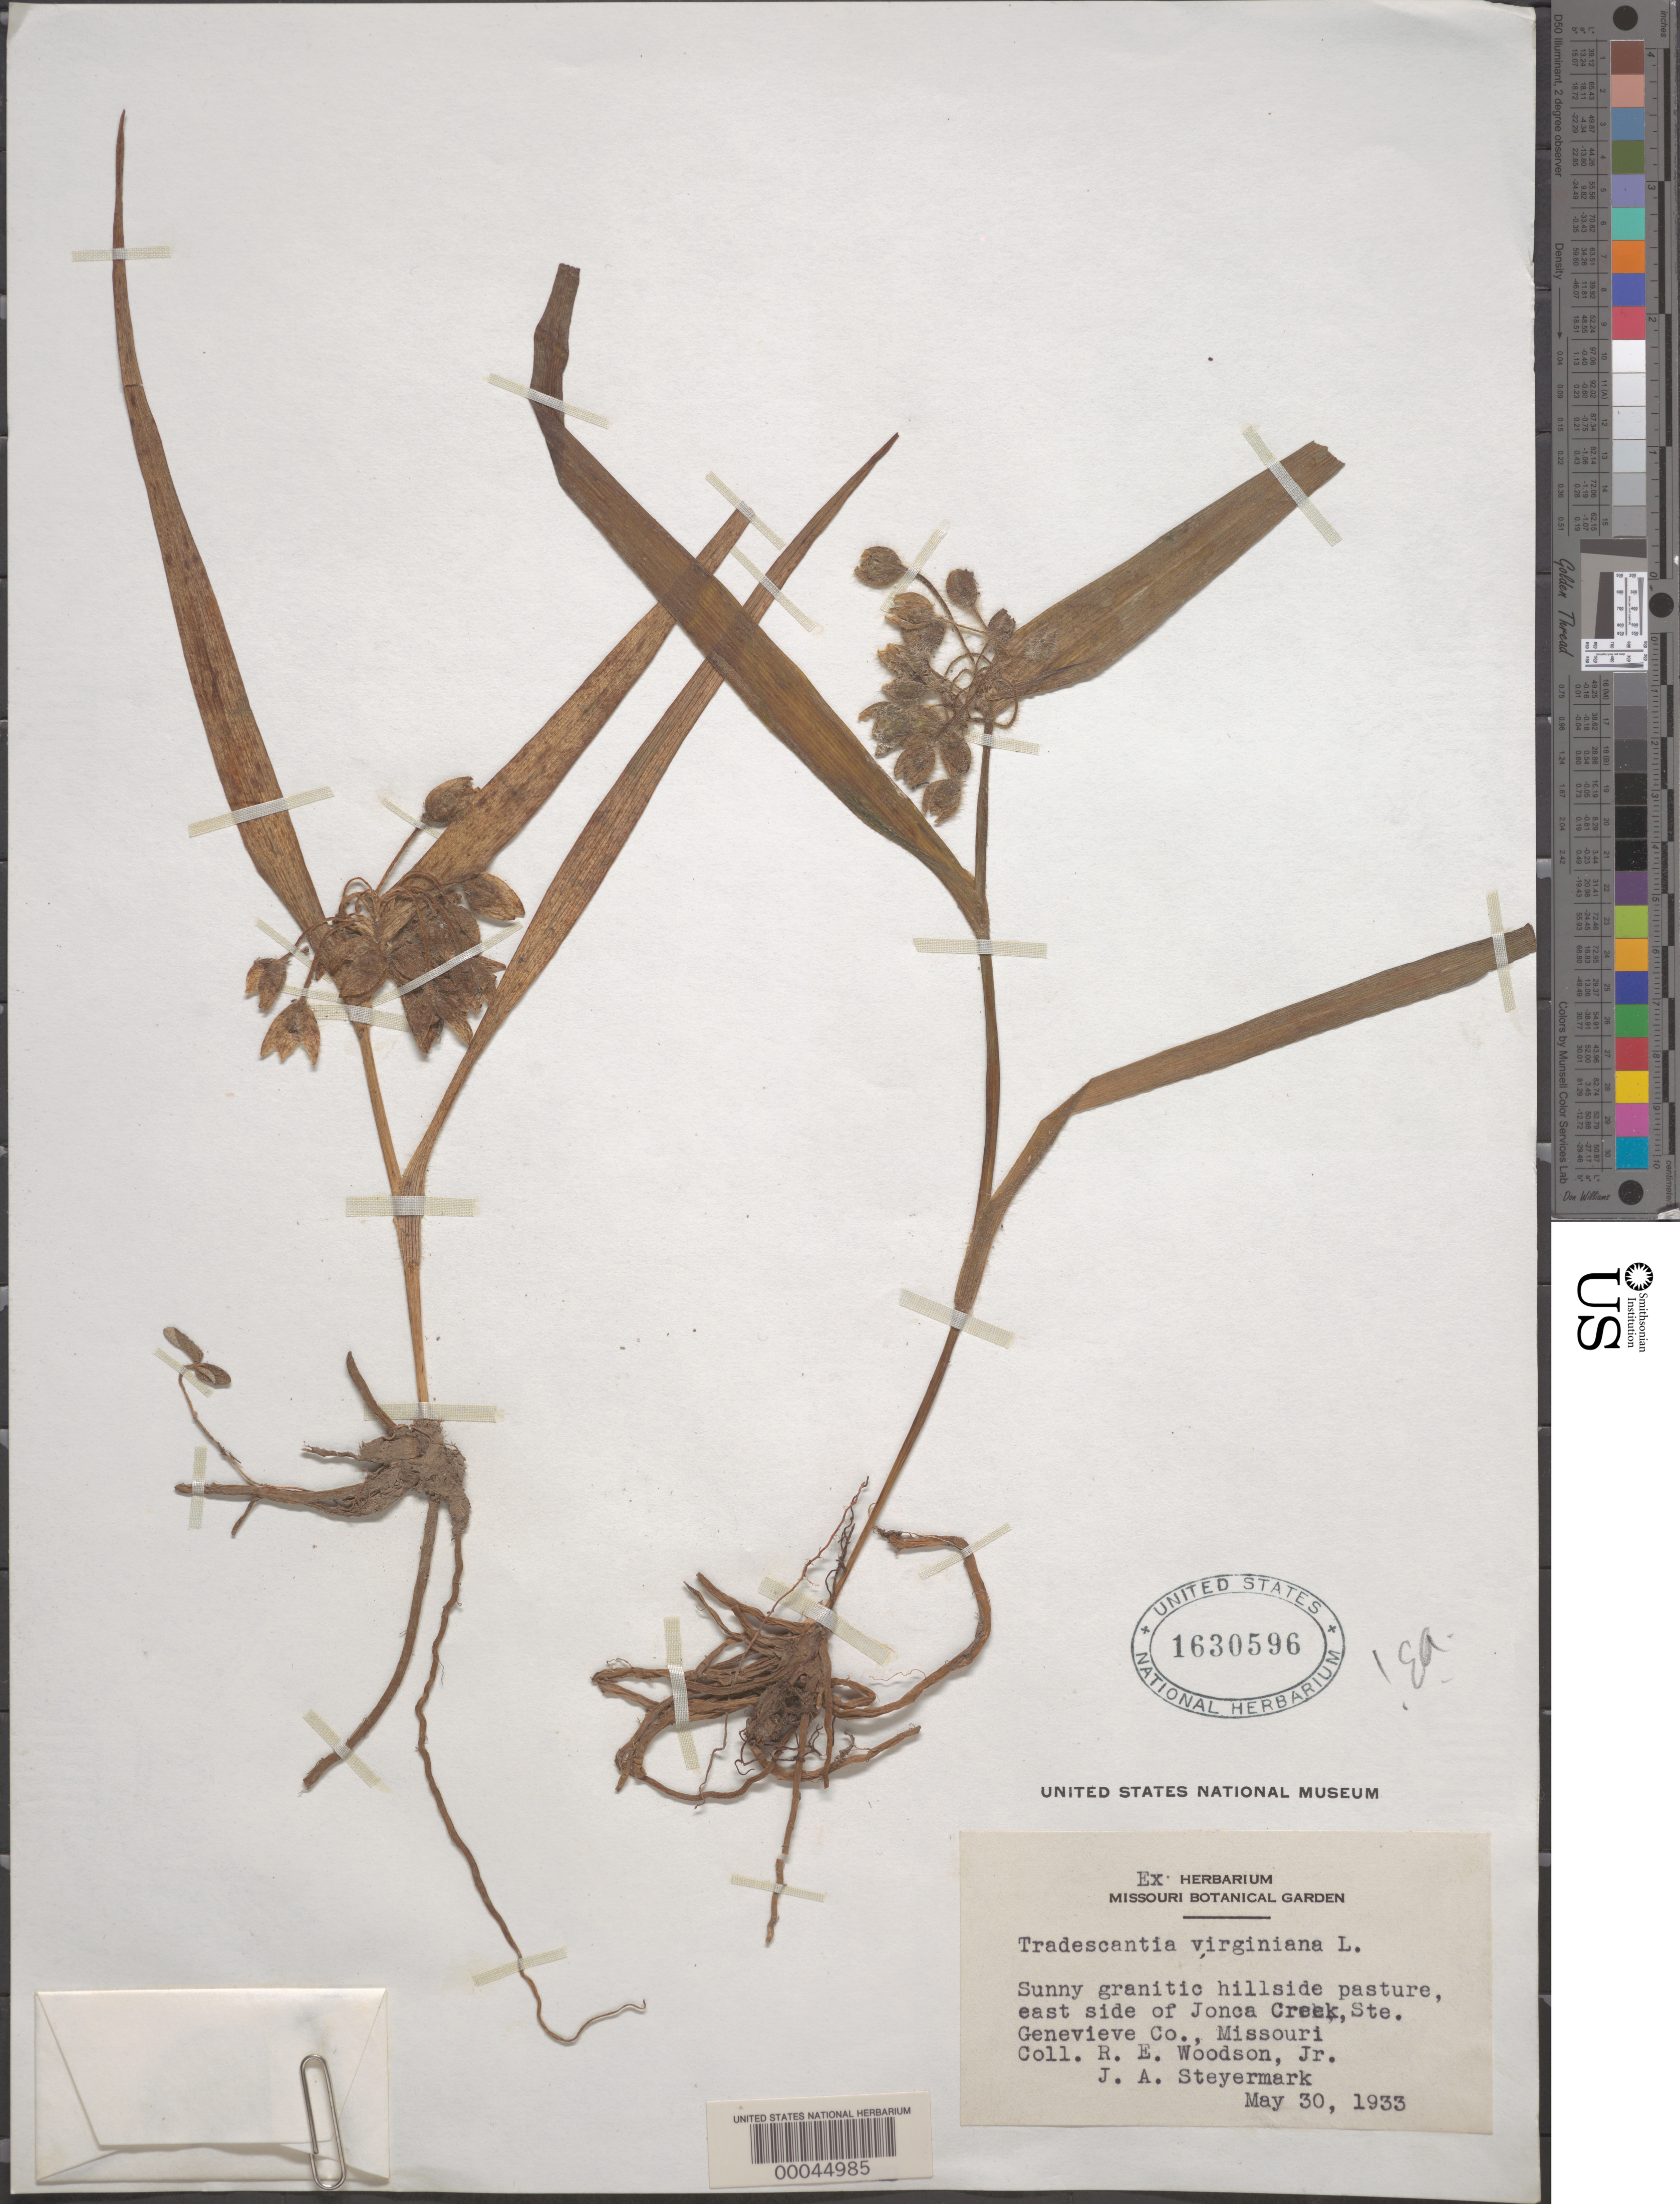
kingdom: Plantae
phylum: Tracheophyta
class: Liliopsida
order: Commelinales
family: Commelinaceae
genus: Tradescantia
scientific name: Tradescantia virginiana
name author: L.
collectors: J. Steyermark & R. E. Woodson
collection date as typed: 30 May 1933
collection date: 1933-05-30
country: United States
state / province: Missouri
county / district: Saint Genevieve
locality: Jonca creek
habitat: Sunny, granitic hillside pasture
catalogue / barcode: US 1630596